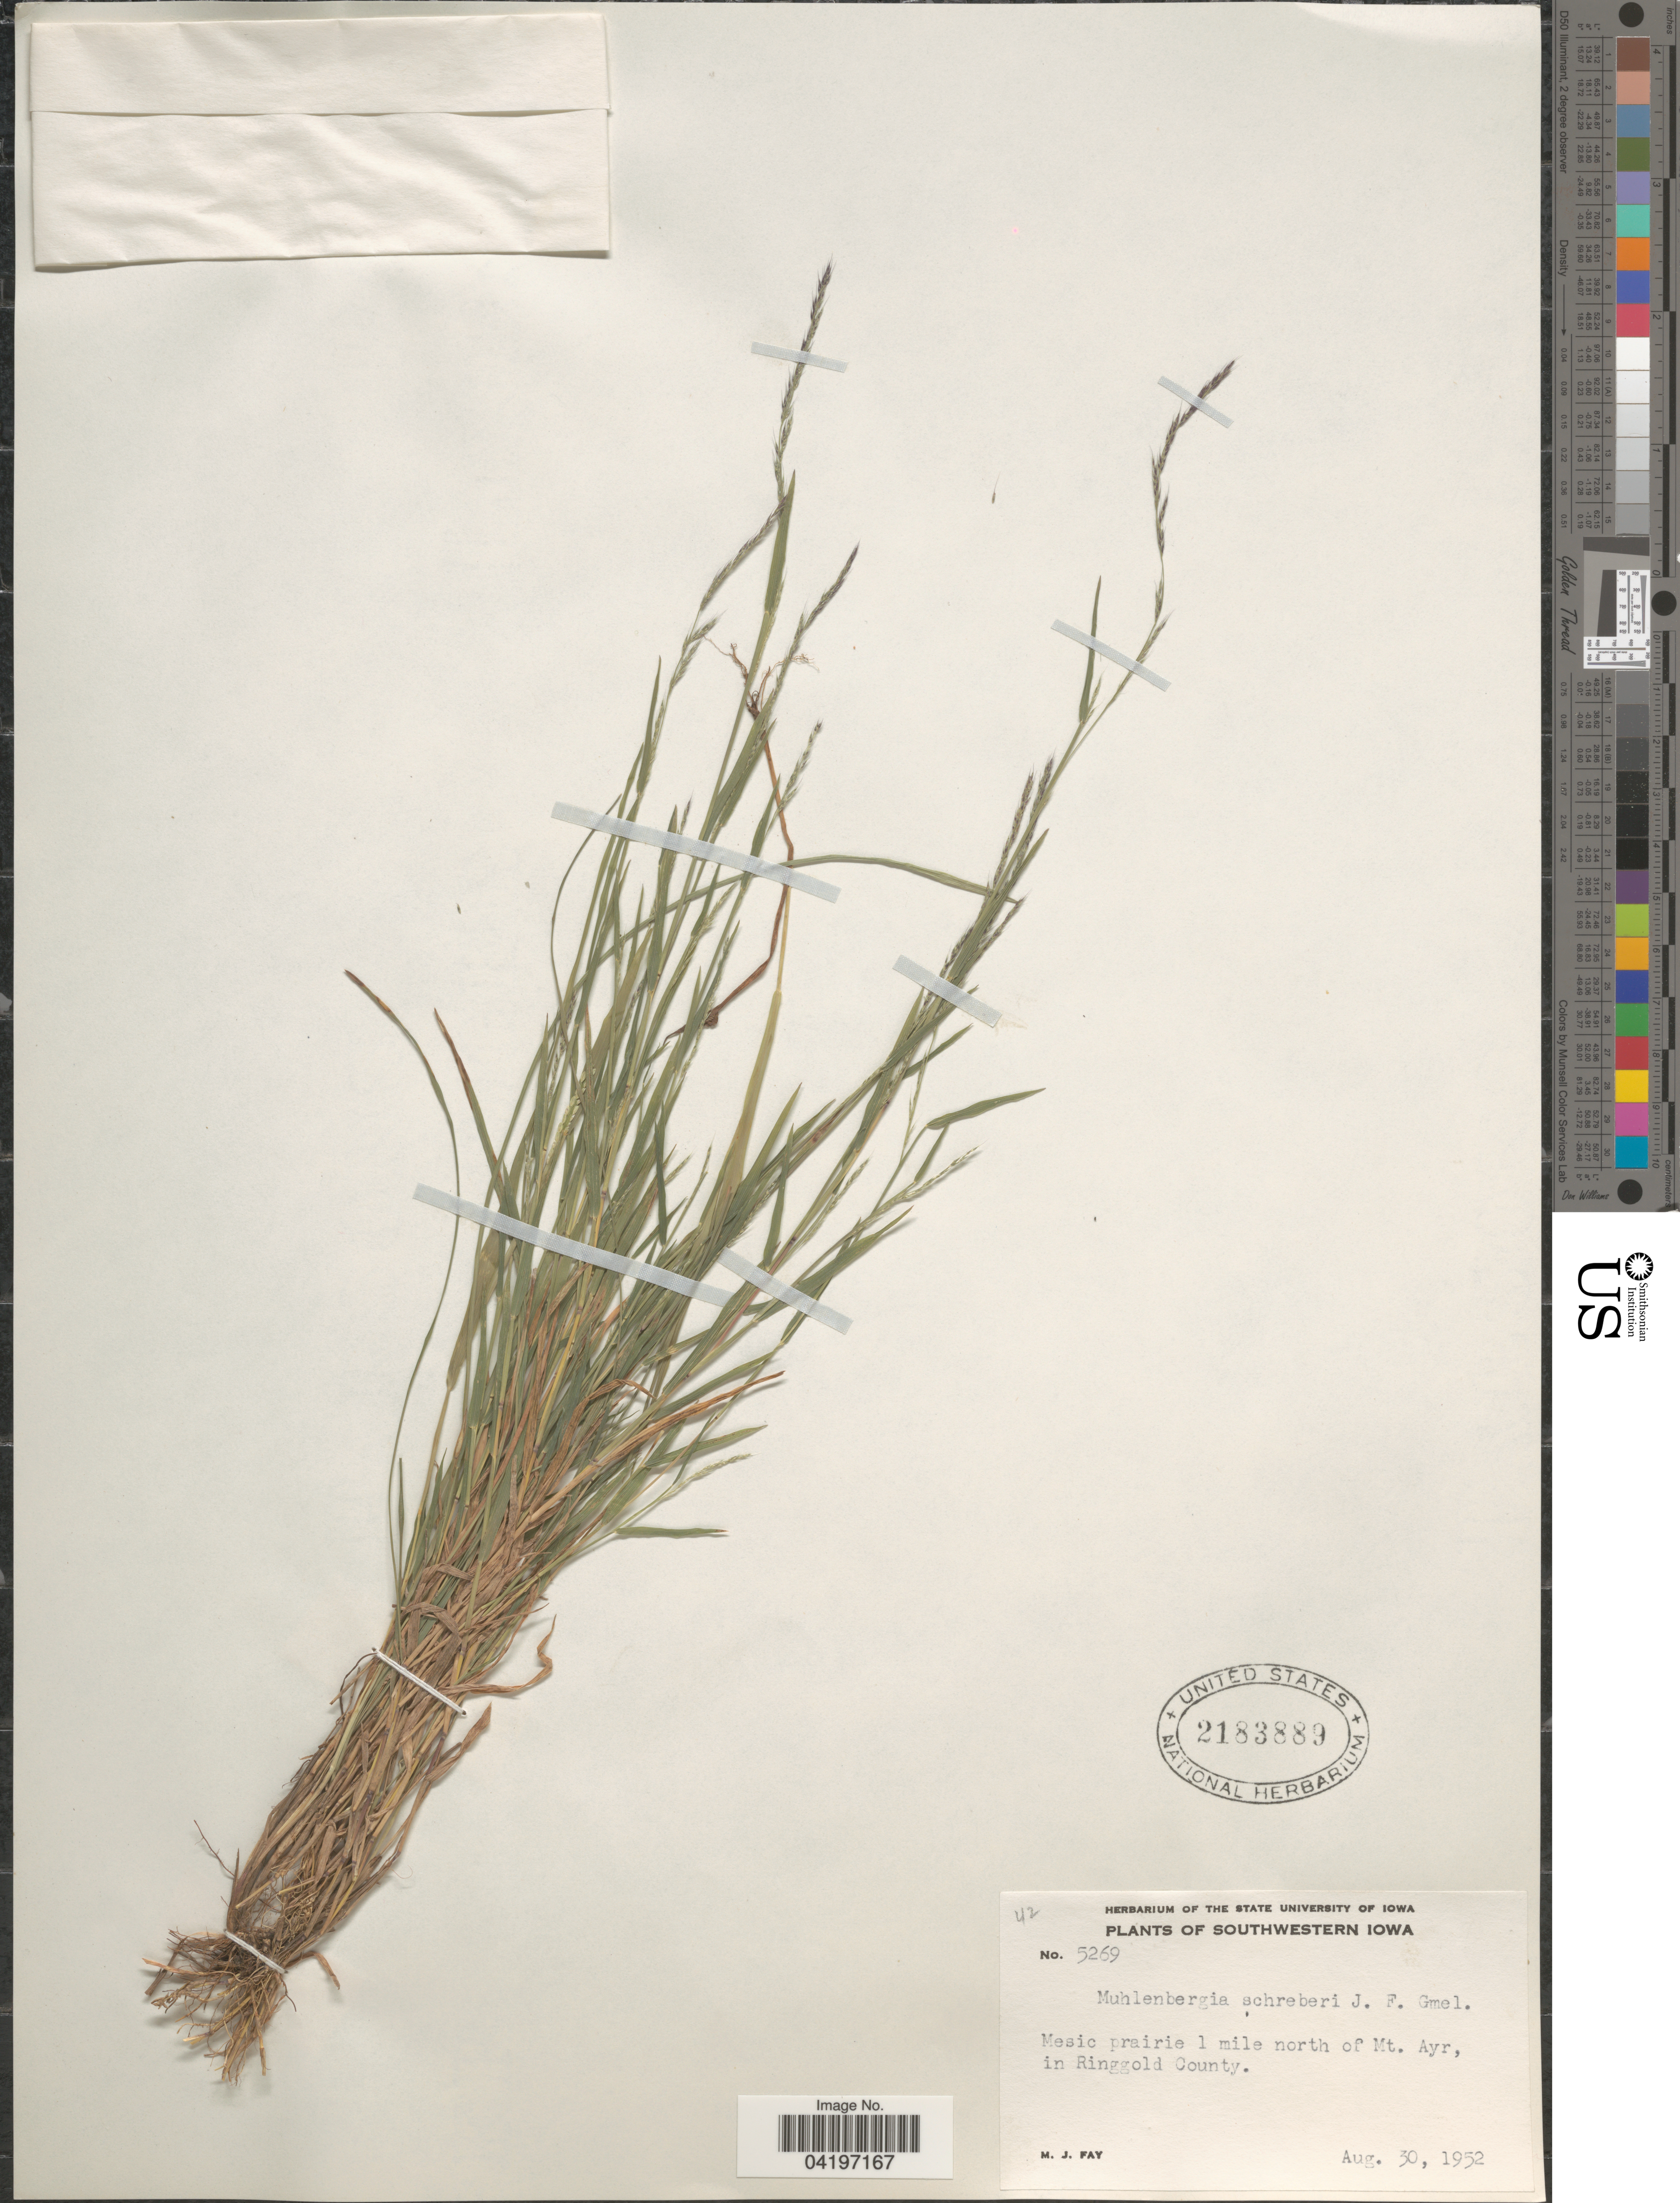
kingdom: Plantae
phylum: Tracheophyta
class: Liliopsida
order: Poales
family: Poaceae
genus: Muhlenbergia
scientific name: Muhlenbergia schreberi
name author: J.F. Gmel.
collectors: M. Fay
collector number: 5269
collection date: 1952-08-30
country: United States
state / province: Iowa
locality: Southwestern Iowa. Mesic prairie 1 mile north of Mt. Ayr, in Ringgold County.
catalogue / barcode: US 2183889